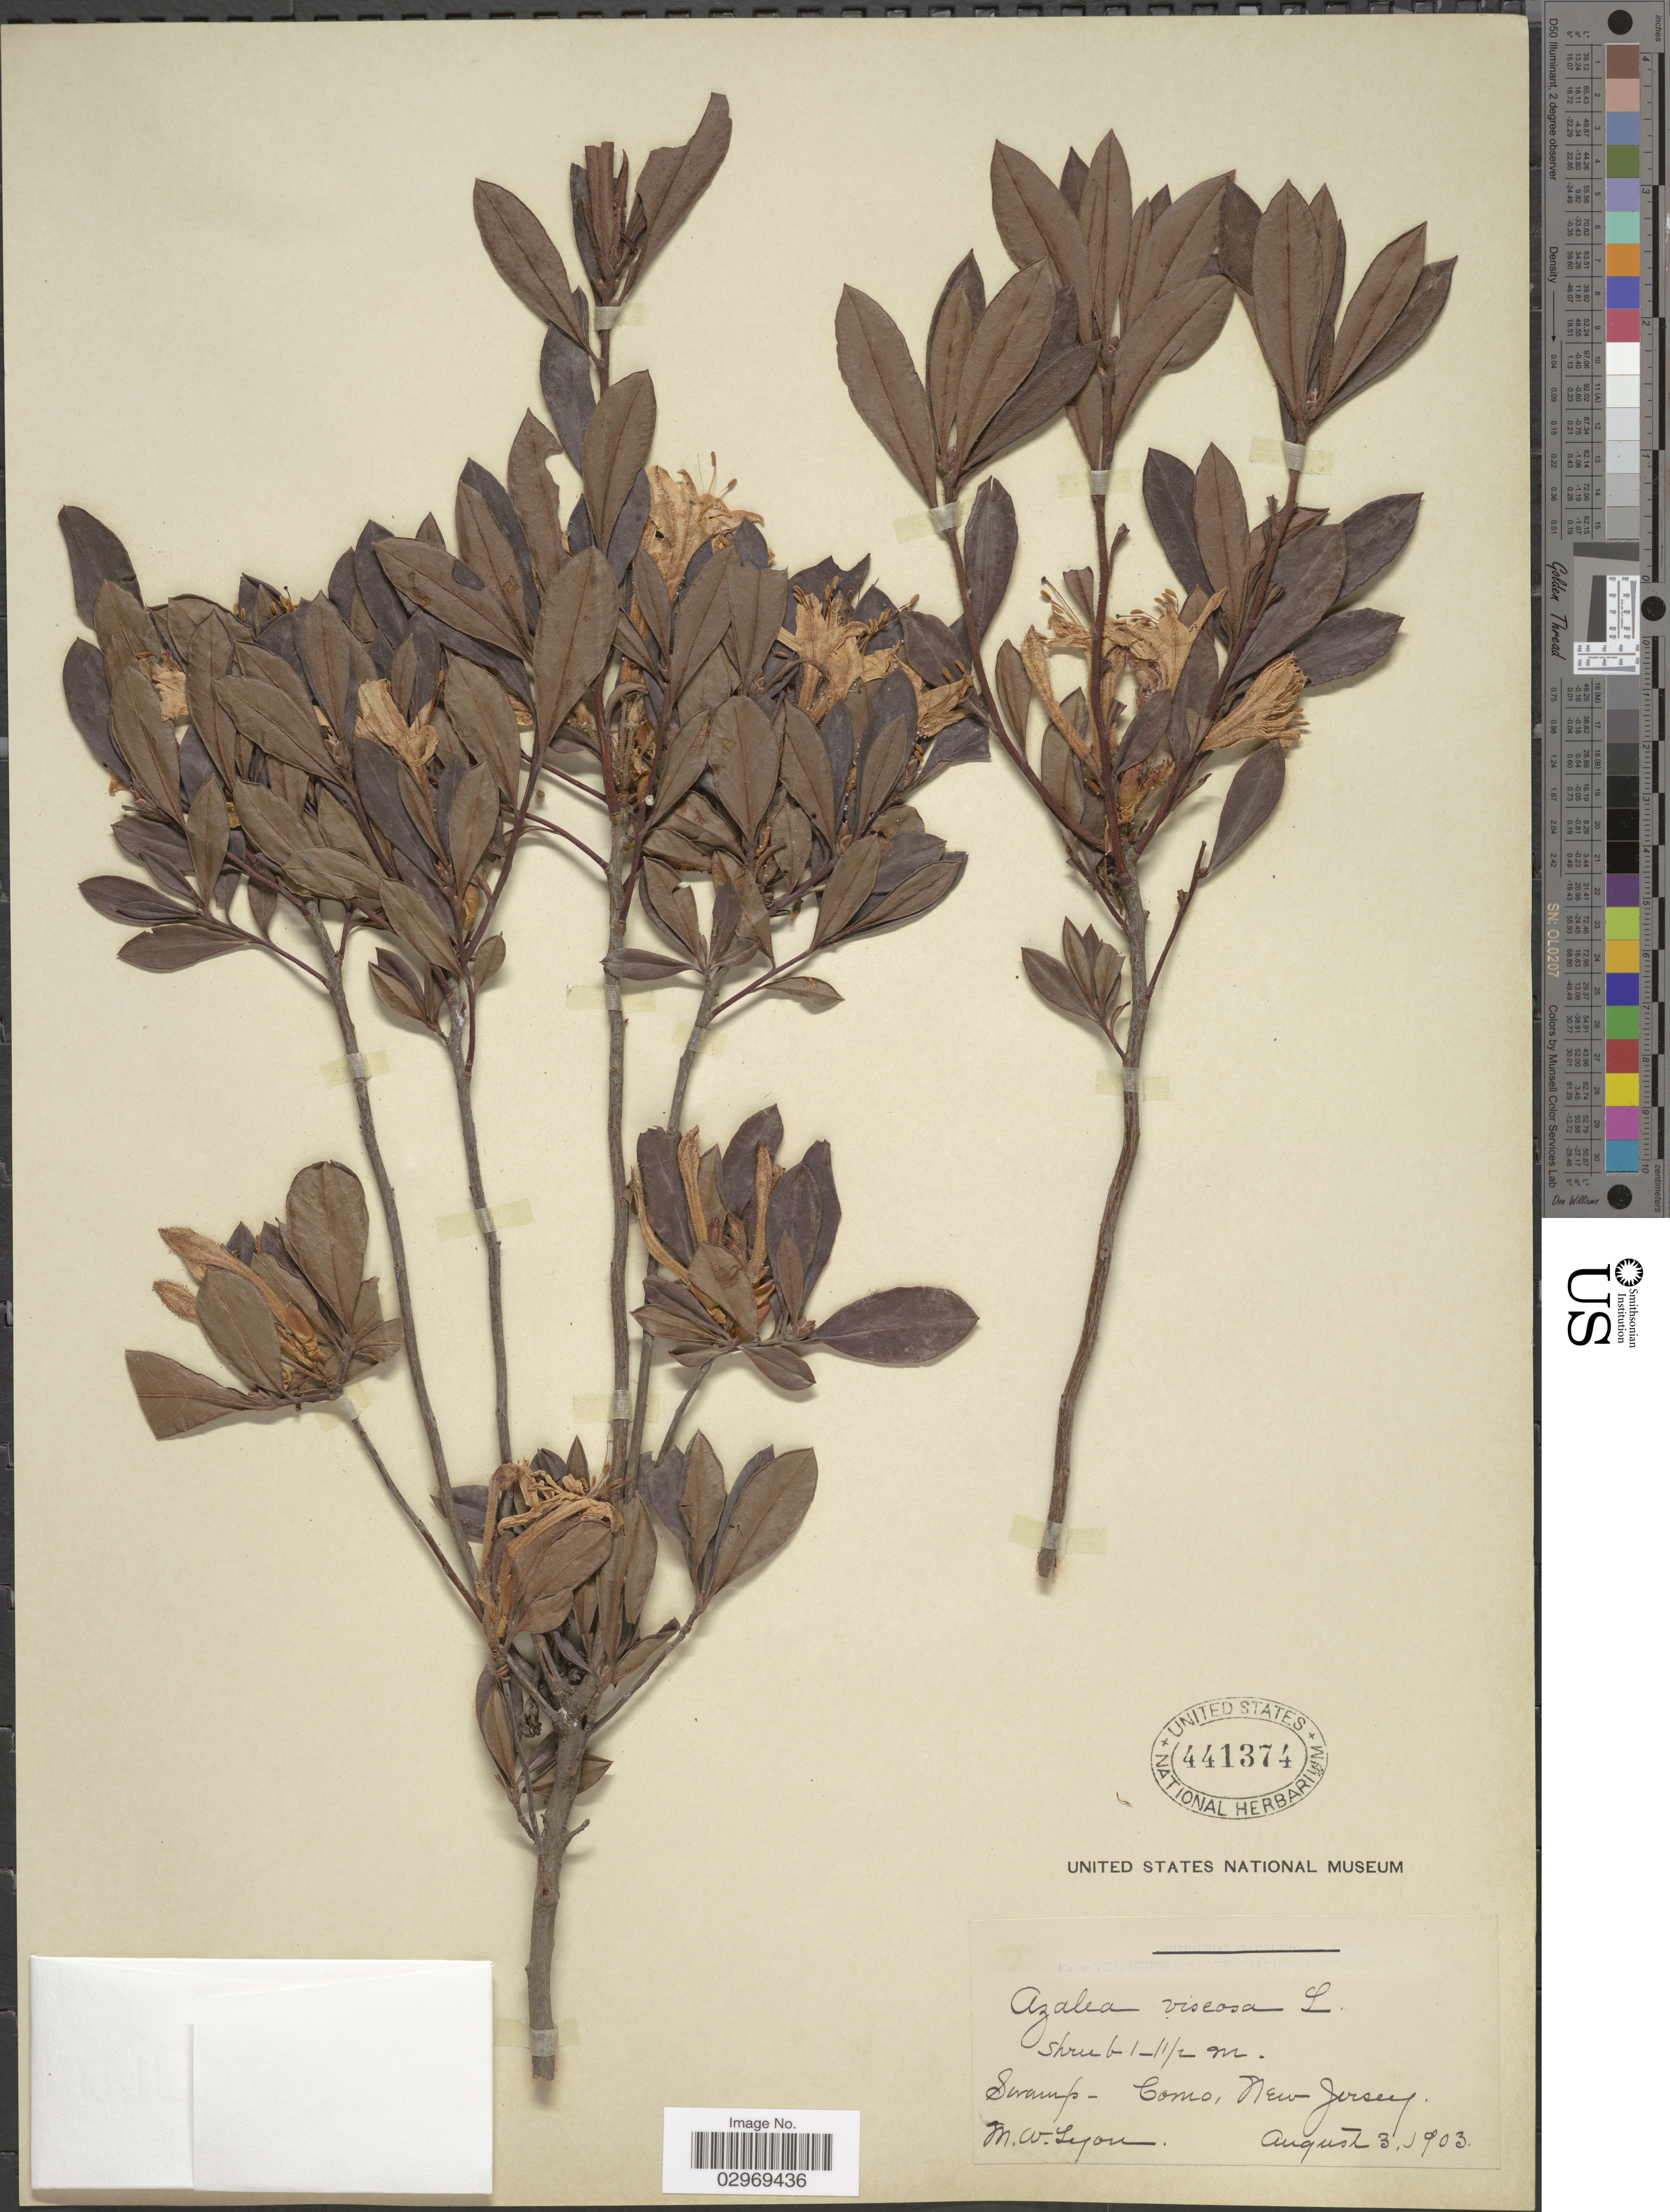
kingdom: Plantae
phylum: Tracheophyta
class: Magnoliopsida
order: Ericales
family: Ericaceae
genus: Rhododendron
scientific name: Rhododendron viscosum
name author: (L.) Torr.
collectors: M. W. Lyon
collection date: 1903-08-03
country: United States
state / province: New Jersey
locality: Swamp- Como.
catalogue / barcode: US 441374